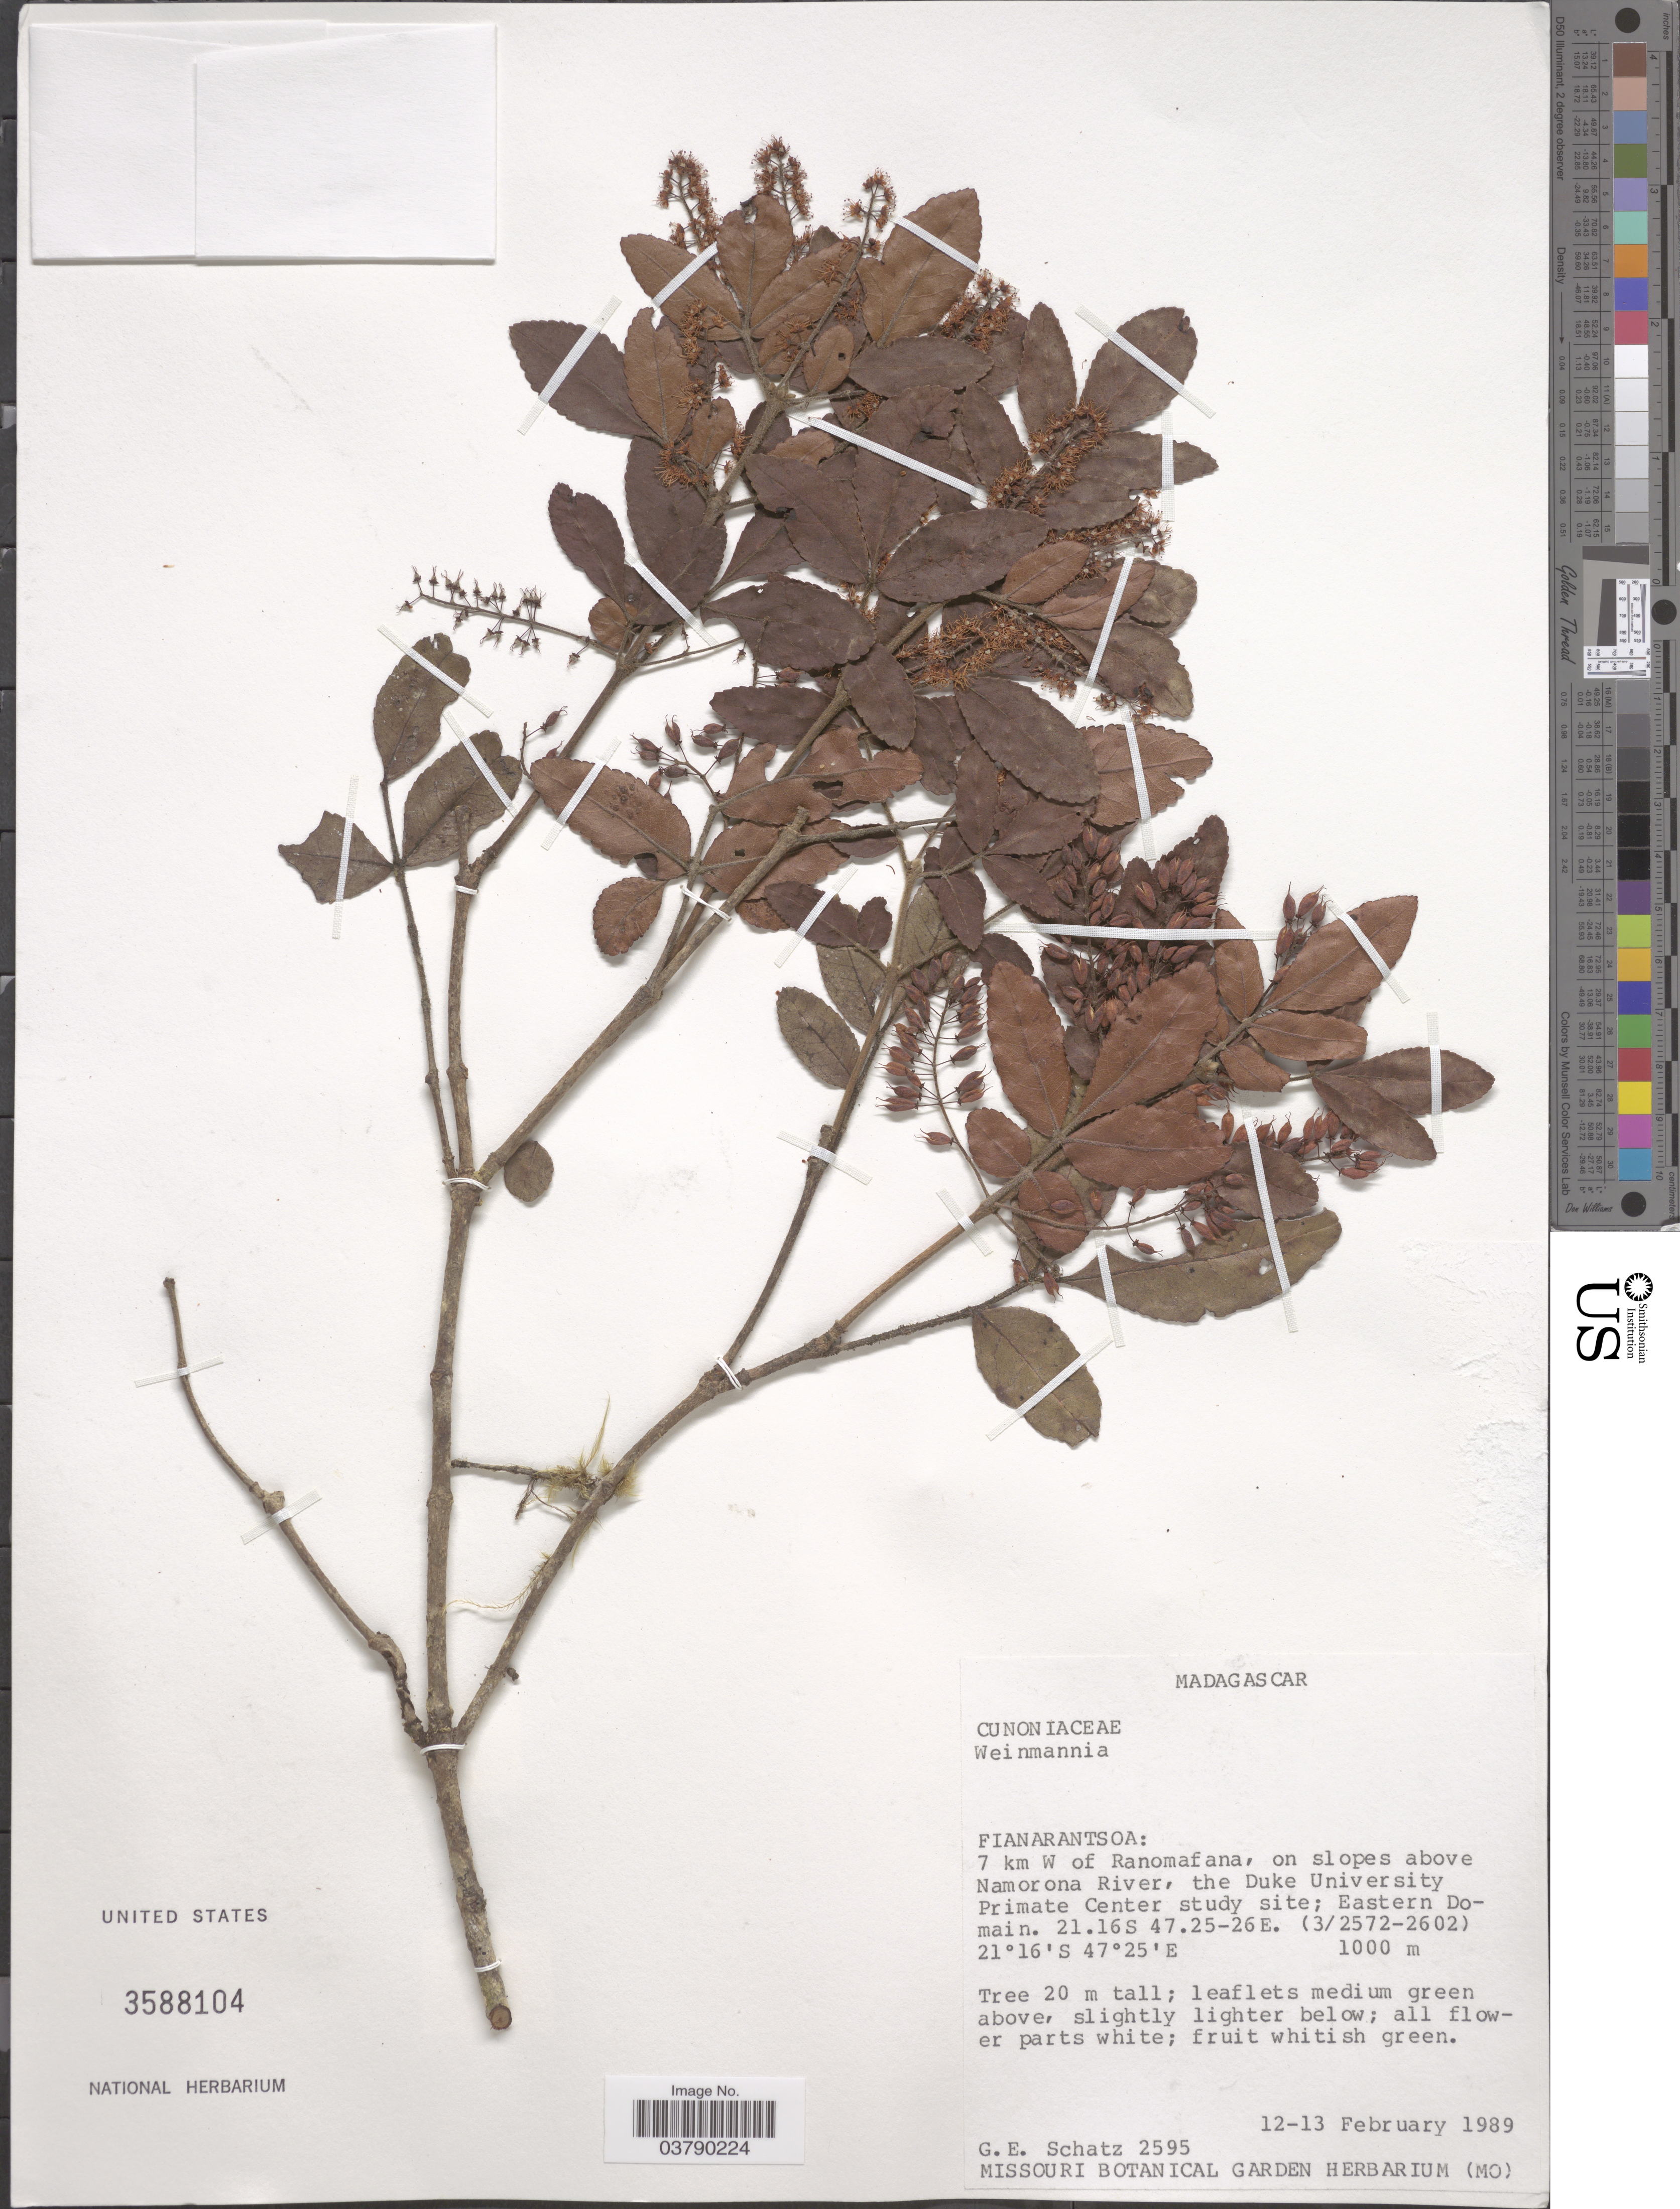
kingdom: Plantae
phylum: Tracheophyta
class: Magnoliopsida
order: Oxalidales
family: Cunoniaceae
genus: Pterophylla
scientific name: Pterophylla rutenbergii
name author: (Engl.) J. Bradford & Z.S. Rogers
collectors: G. Schatz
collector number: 2595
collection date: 1989-02-12/1989-02-13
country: Madagascar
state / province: Vatovavy Fitovinany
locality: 7 km W of Ranomafana, on slopes above Namorona River, the Duke University Primate Center study site; Eastern Domain.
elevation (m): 1000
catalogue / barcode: US 3588104